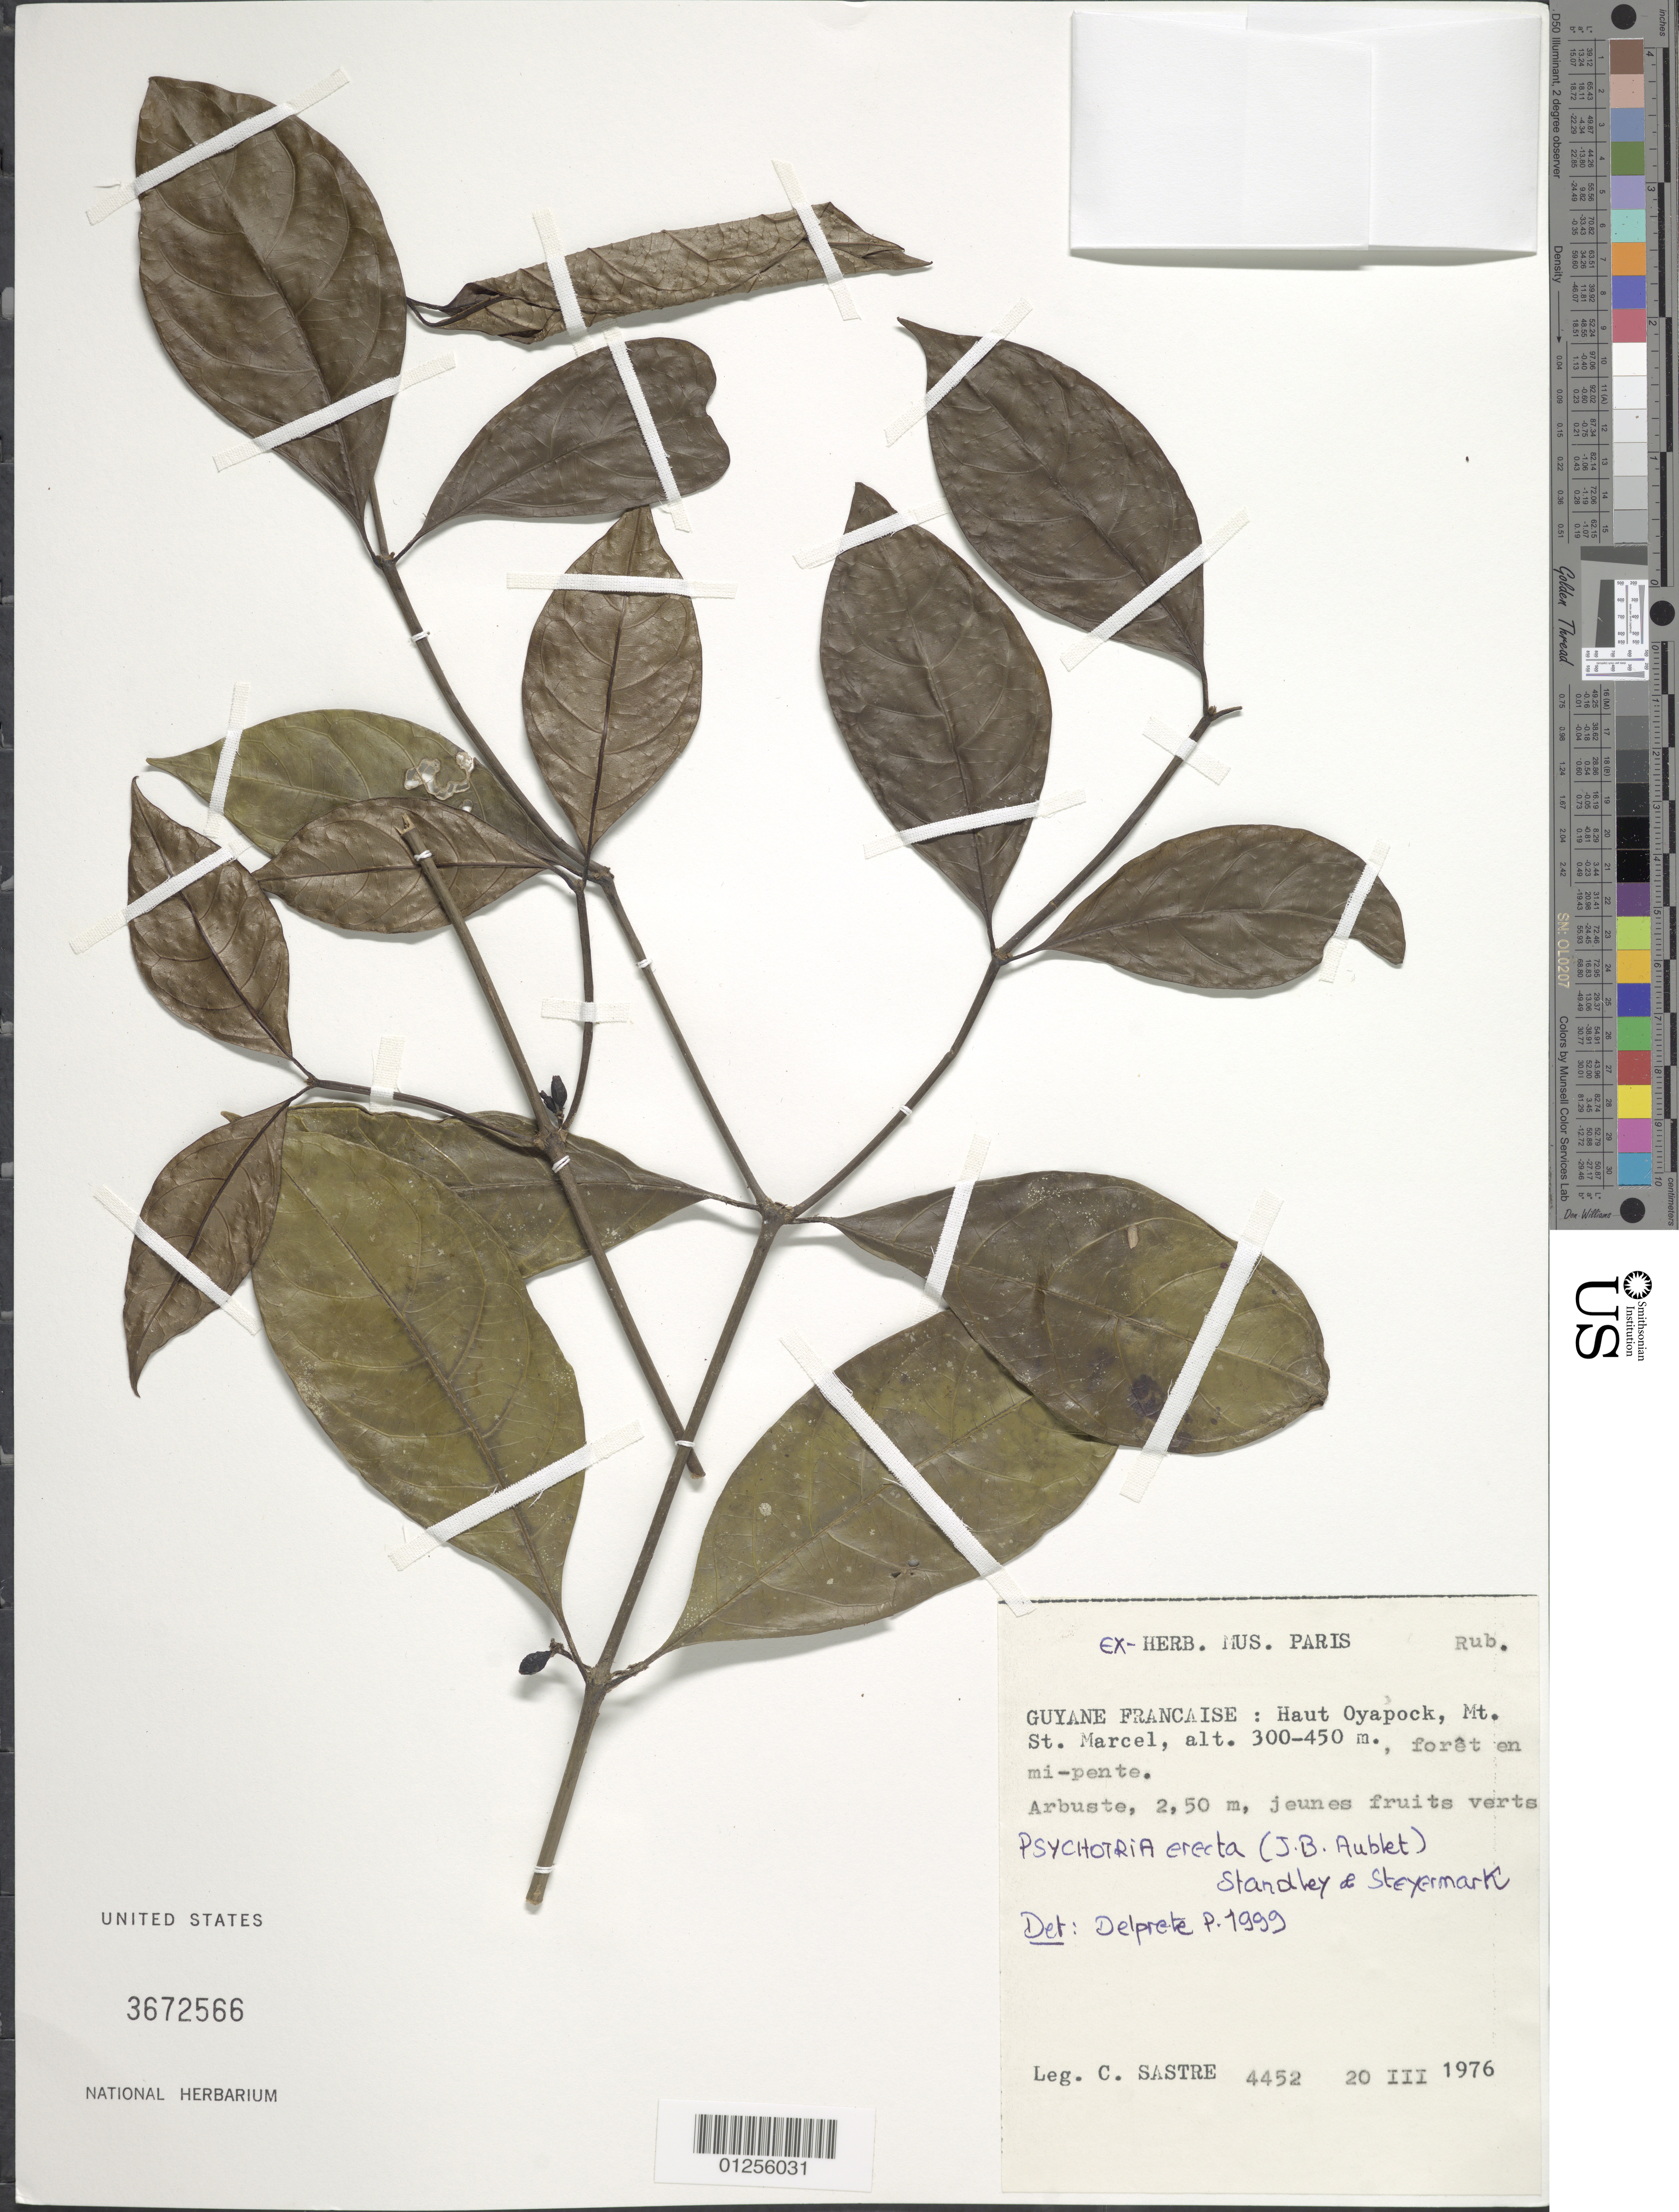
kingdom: Plantae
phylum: Tracheophyta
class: Magnoliopsida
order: Gentianales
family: Rubiaceae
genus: Psychotria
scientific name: Psychotria erecta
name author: (Aubl.) Standl. & Steyerm.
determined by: Delprete, P. G., Herb. de Guyane Cay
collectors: C. H. L. Sastre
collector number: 4452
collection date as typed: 20-Mar-76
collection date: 1976-03-20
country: French Guiana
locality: Haut Oyapock, Mt. St. Marcel, Bassin de l'Yaloupi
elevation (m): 300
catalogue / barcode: US 3672566